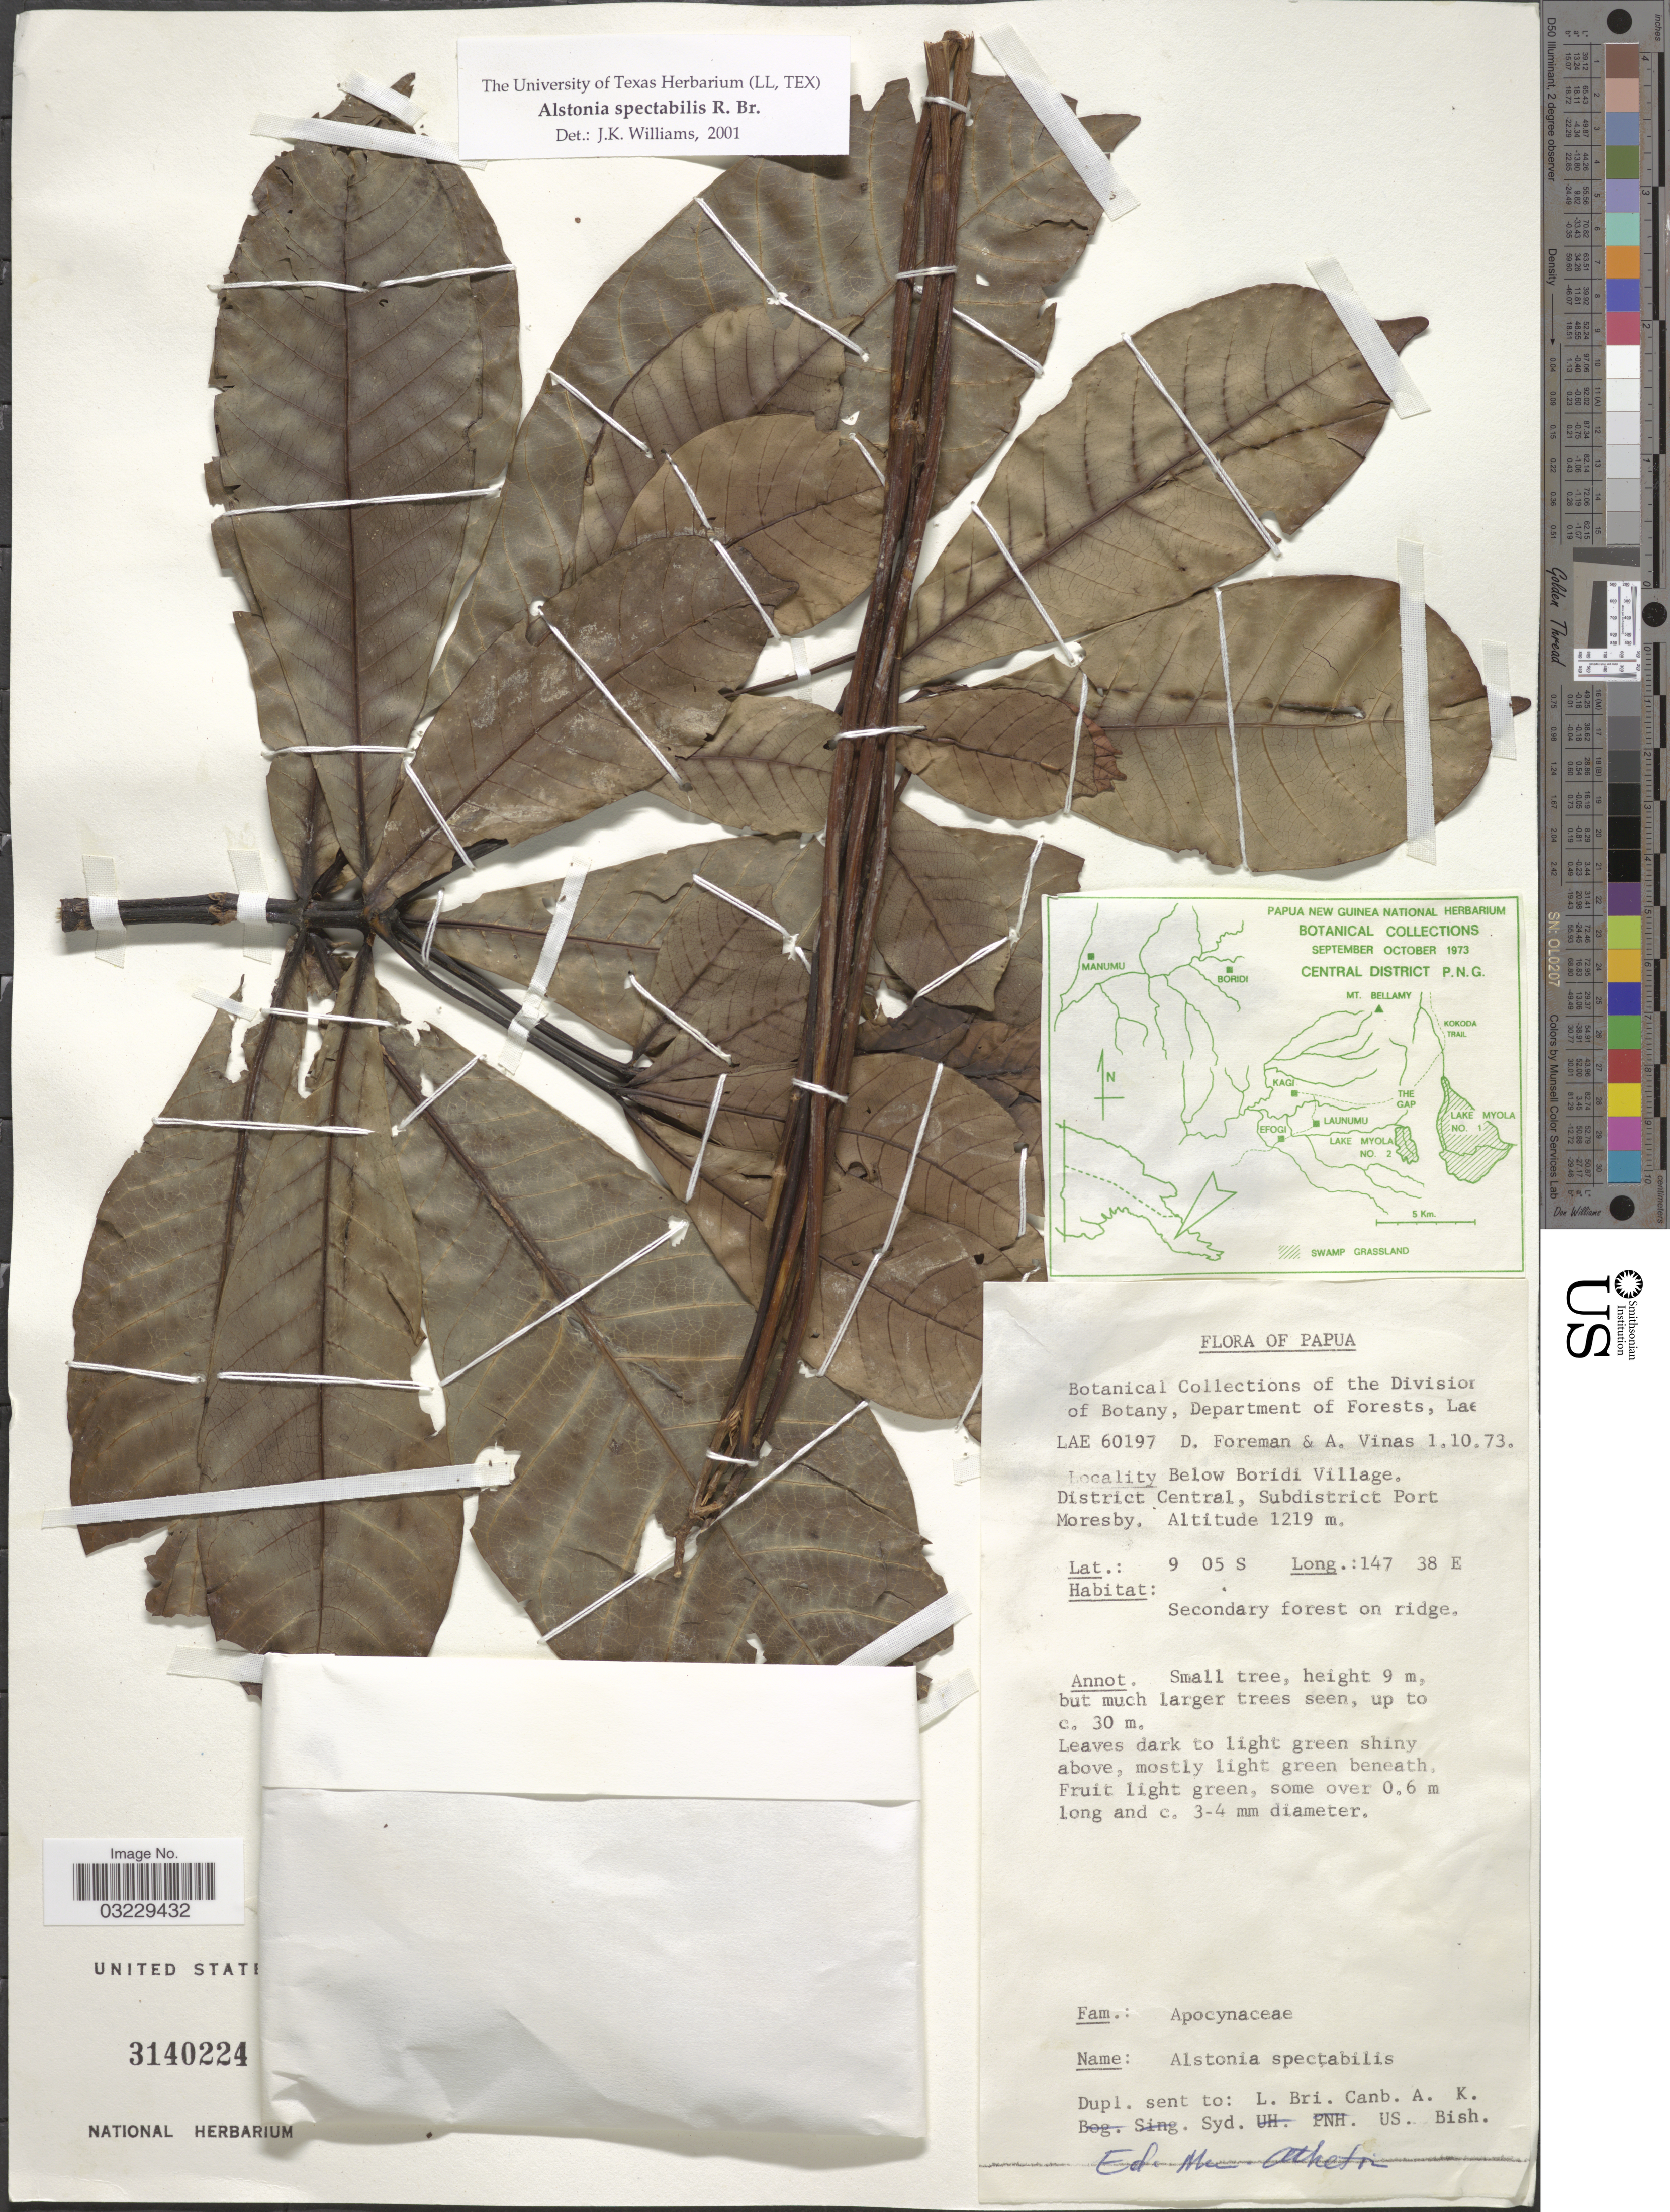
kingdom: Plantae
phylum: Tracheophyta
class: Magnoliopsida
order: Gentianales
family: Apocynaceae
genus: Alstonia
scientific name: Alstonia spectabilis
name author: R. Br.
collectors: D. Foreman & A. Vinas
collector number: LAE60197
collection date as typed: Transcribed d/m/y: 1/10/73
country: Papua New Guinea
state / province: Central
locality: Below Boridi Village. District Central, Subdistrict Port Moresby.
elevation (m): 1219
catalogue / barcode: US 3140224